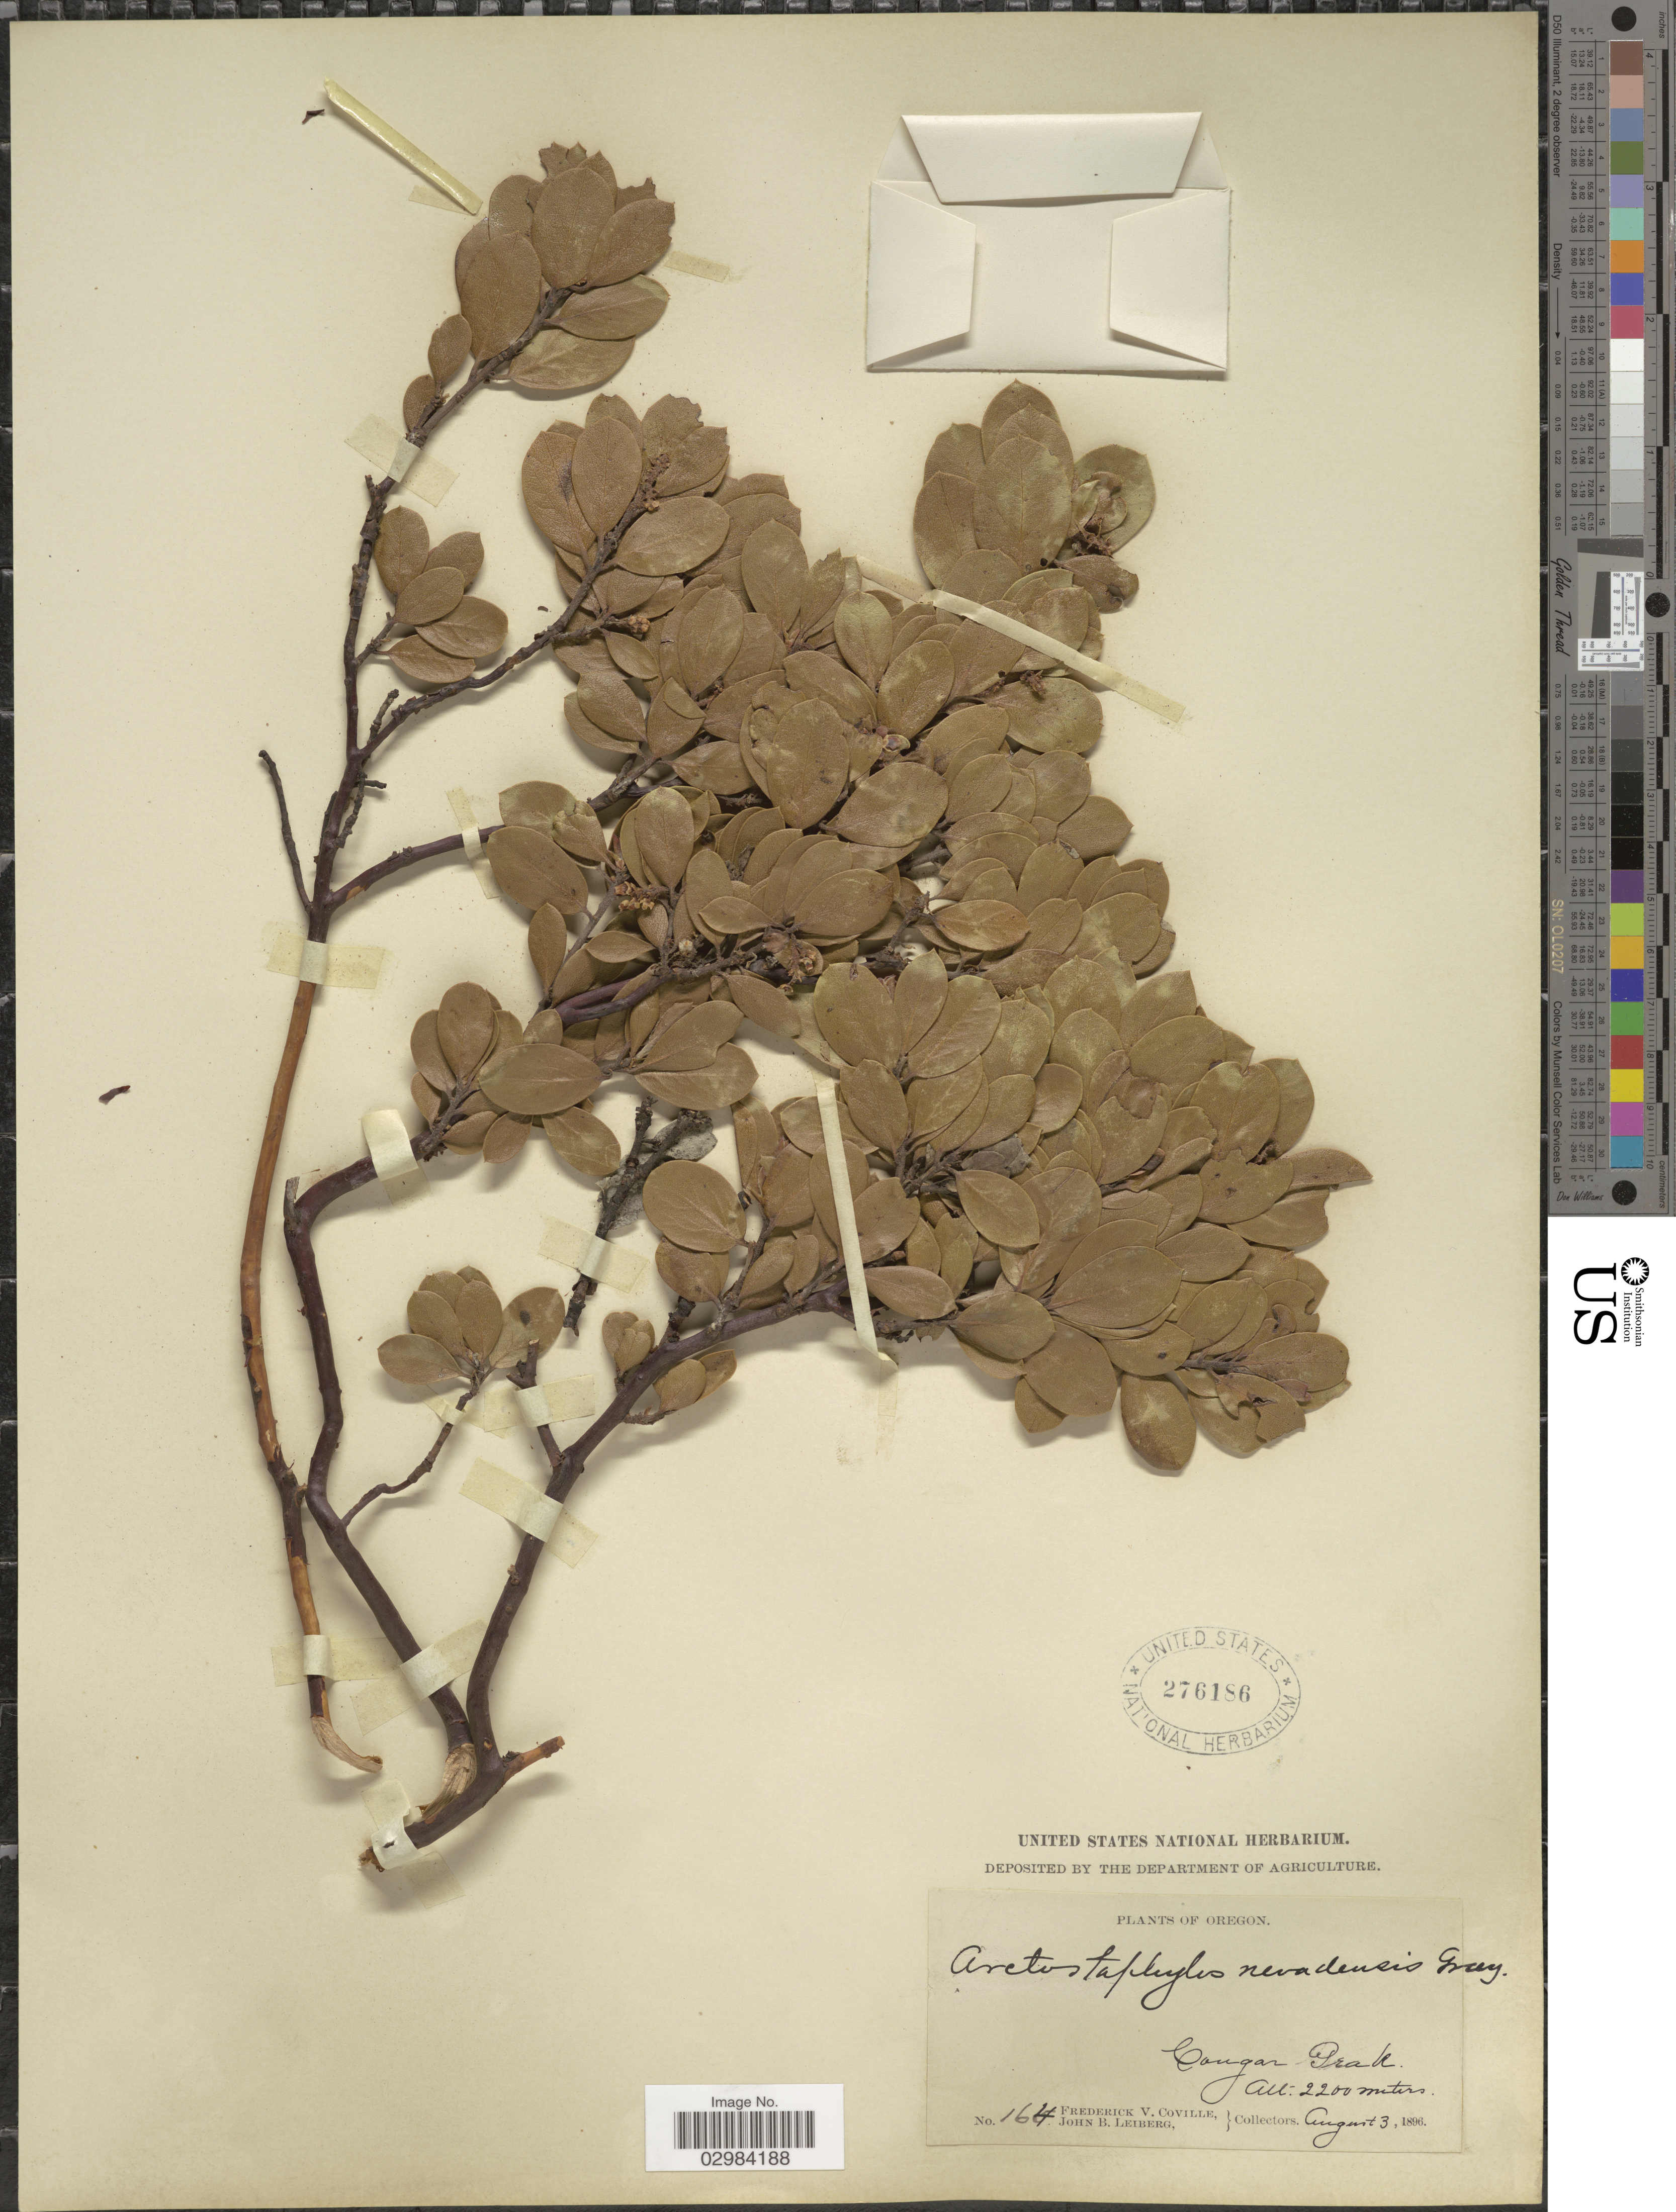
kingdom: Plantae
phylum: Tracheophyta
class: Magnoliopsida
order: Ericales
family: Ericaceae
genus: Arctostaphylos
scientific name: Arctostaphylos nevadensis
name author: A. Gray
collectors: F. V. Coville & J. B. Leiberg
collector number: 164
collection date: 1896-08-03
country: United States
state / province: Oregon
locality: Cangar-Peak.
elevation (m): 2200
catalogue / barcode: US 276186